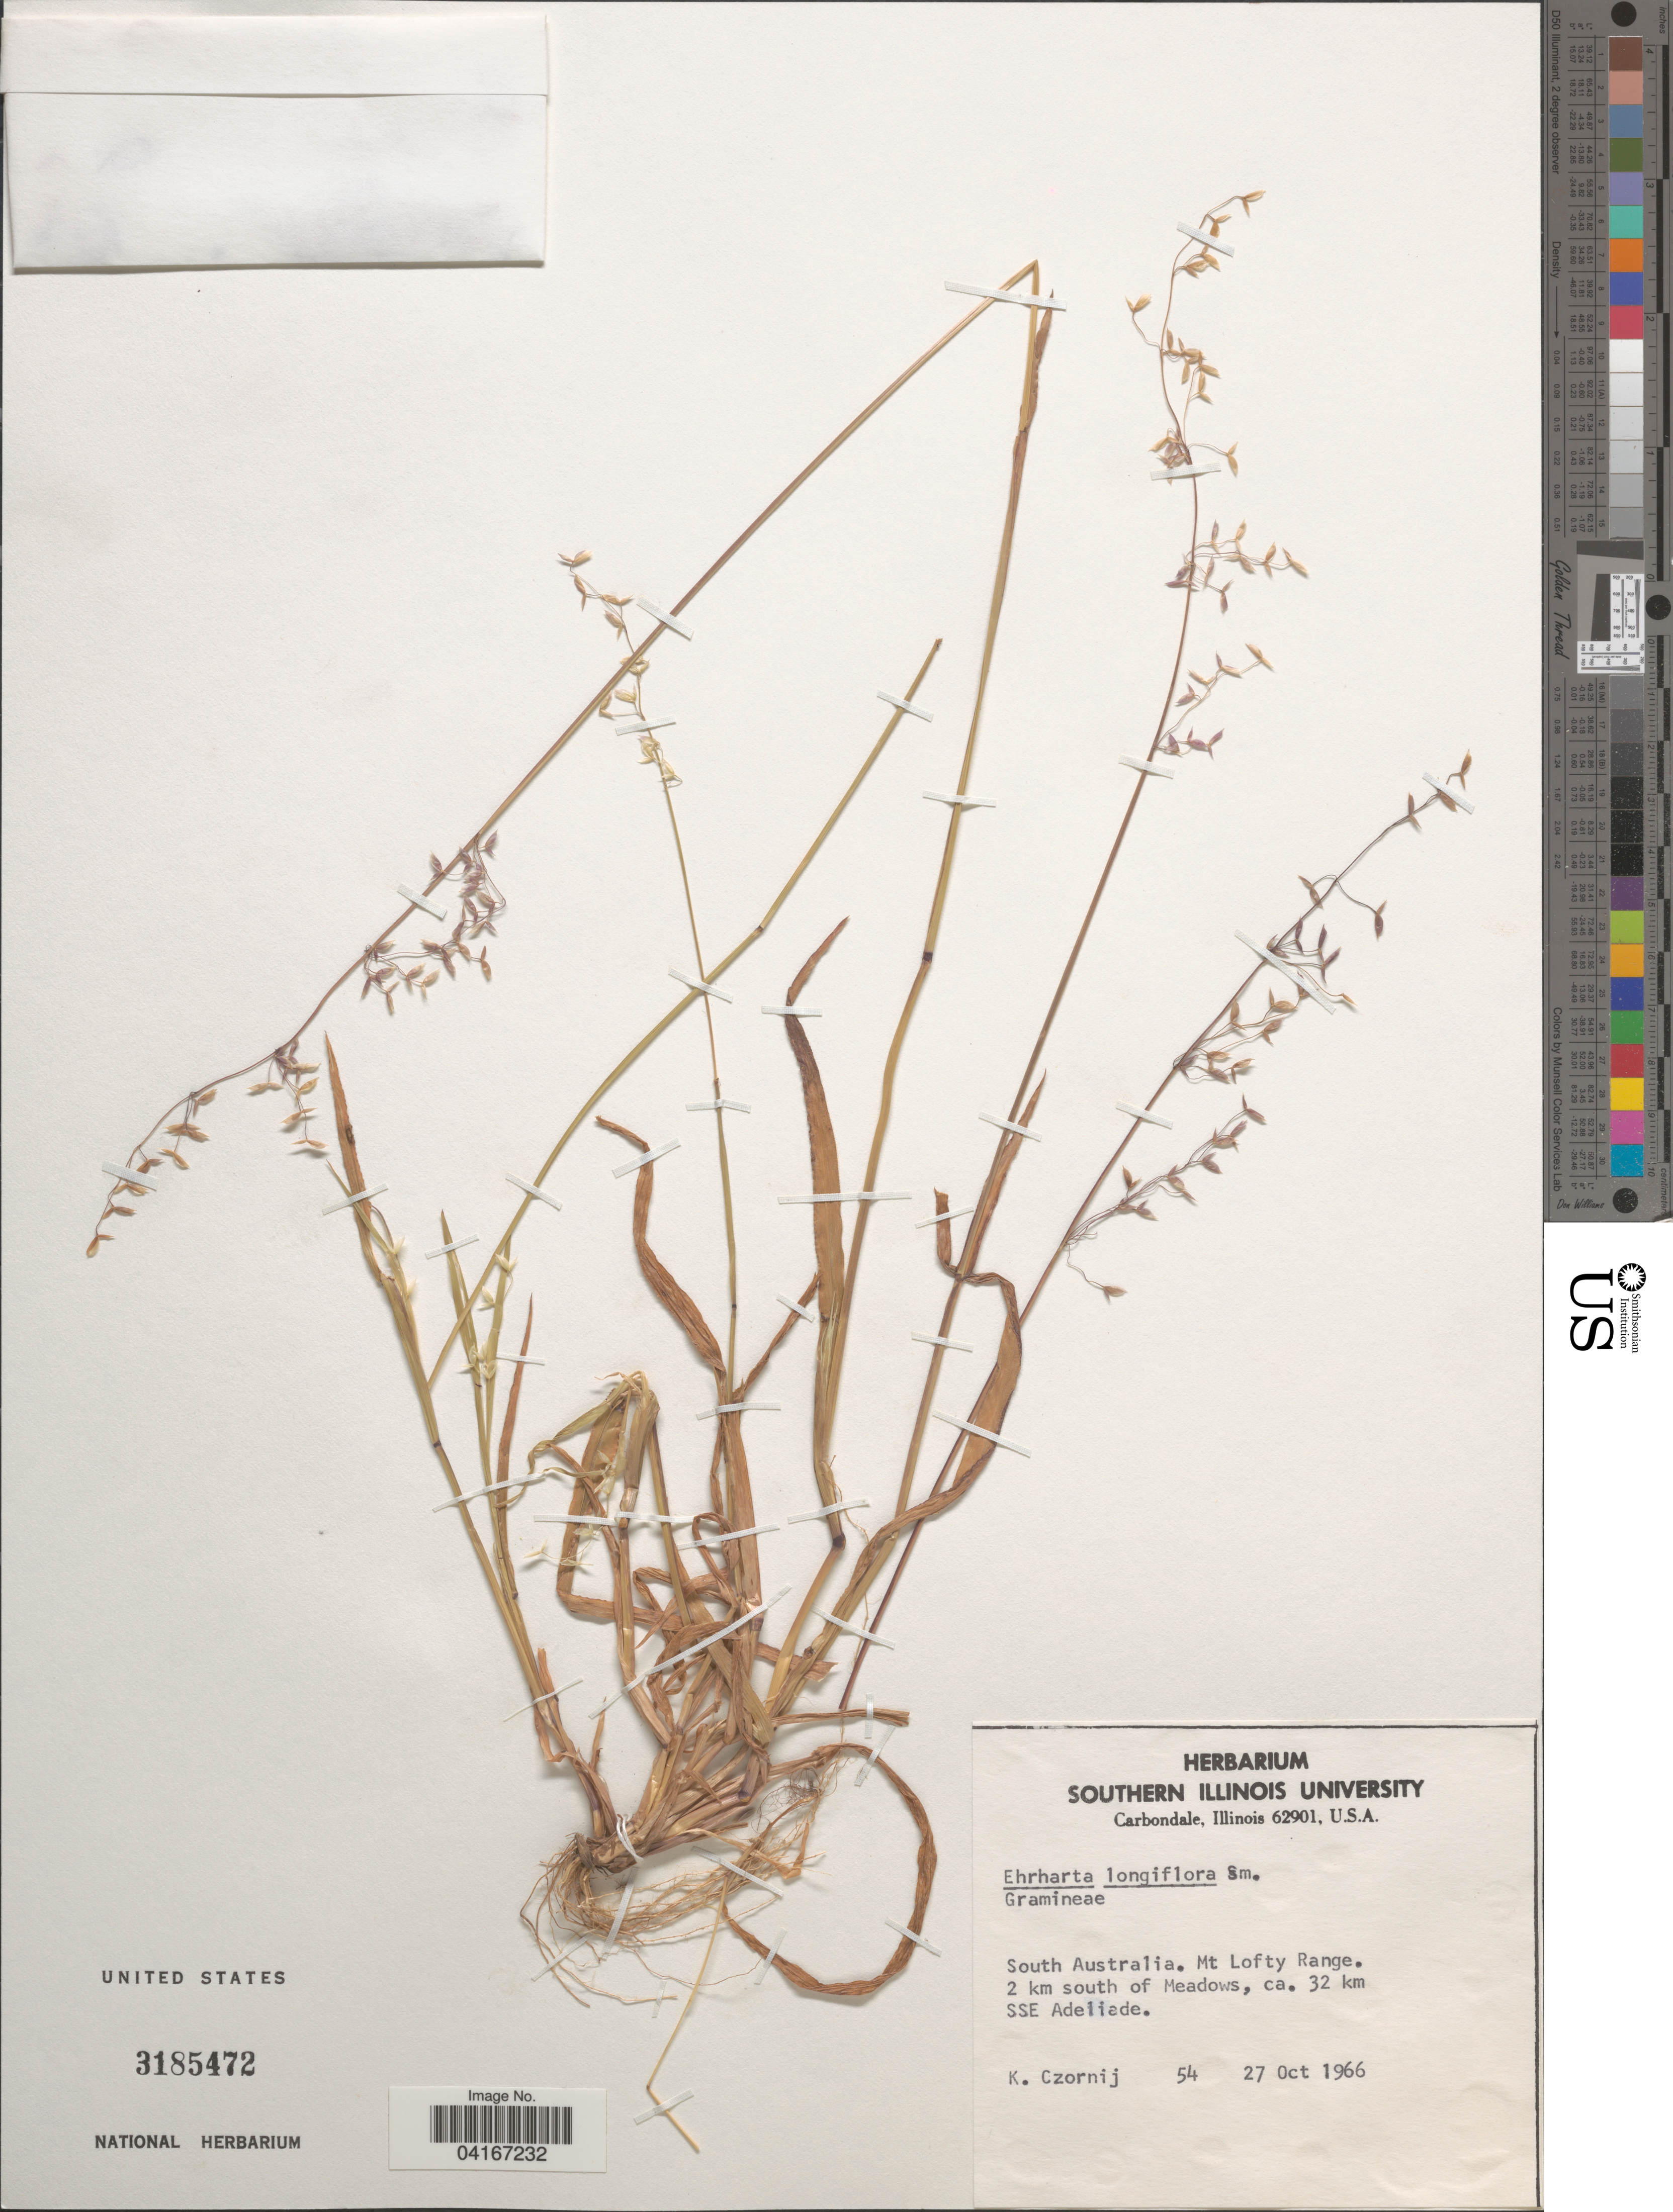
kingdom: Plantae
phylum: Tracheophyta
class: Liliopsida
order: Poales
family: Poaceae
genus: Ehrharta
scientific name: Ehrharta longiflora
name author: Sm.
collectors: K. Czornij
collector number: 54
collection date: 1966-10-27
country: Australia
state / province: South Australia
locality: Mt. Lofty Range. 2 km south of Meadows, ca. 32 km SSE Adeliade.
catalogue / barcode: US 3185472